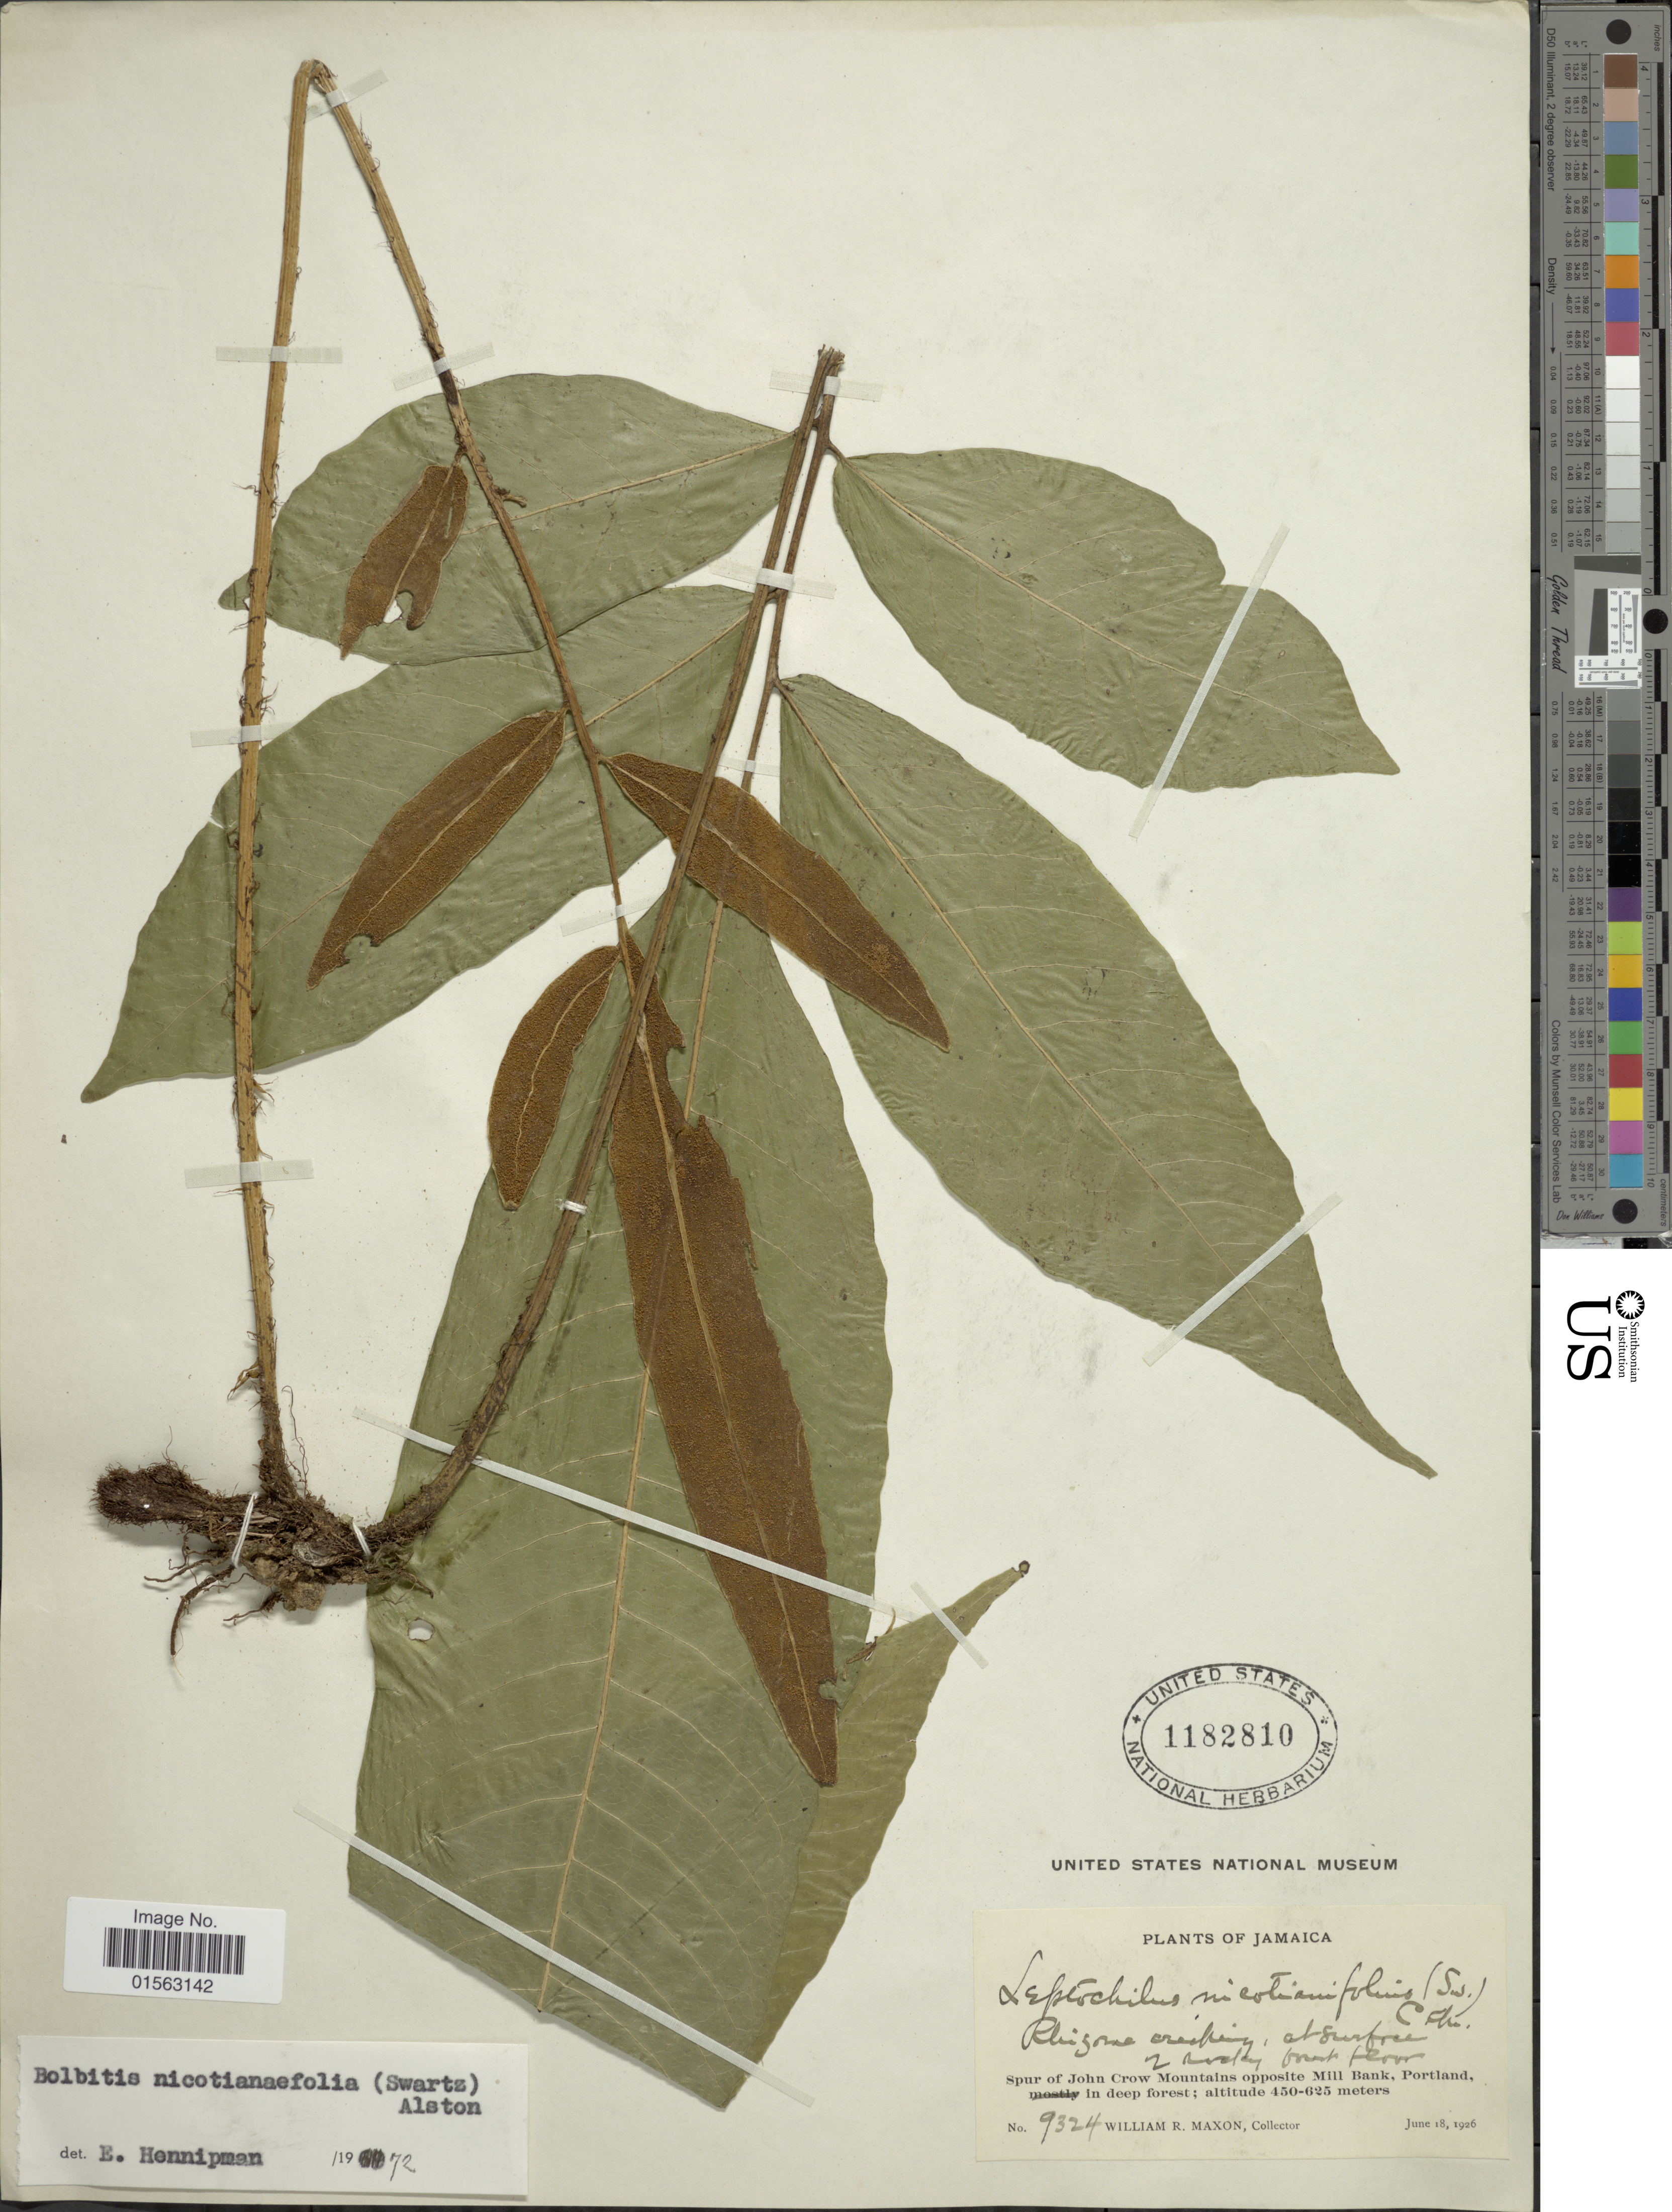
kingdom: Plantae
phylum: Tracheophyta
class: Polypodiopsida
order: Polypodiales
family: Dryopteridaceae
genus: Mickelia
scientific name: Mickelia nicotianifolia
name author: (Sw.) R.C. Moran et al.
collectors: W. R. Maxon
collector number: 9324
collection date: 1926-06-18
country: Jamaica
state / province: Portland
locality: Jamaica, Spur of John Crow Mountains opposite Mill Bank, Portland, in deep forest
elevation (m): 450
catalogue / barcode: US 1182810